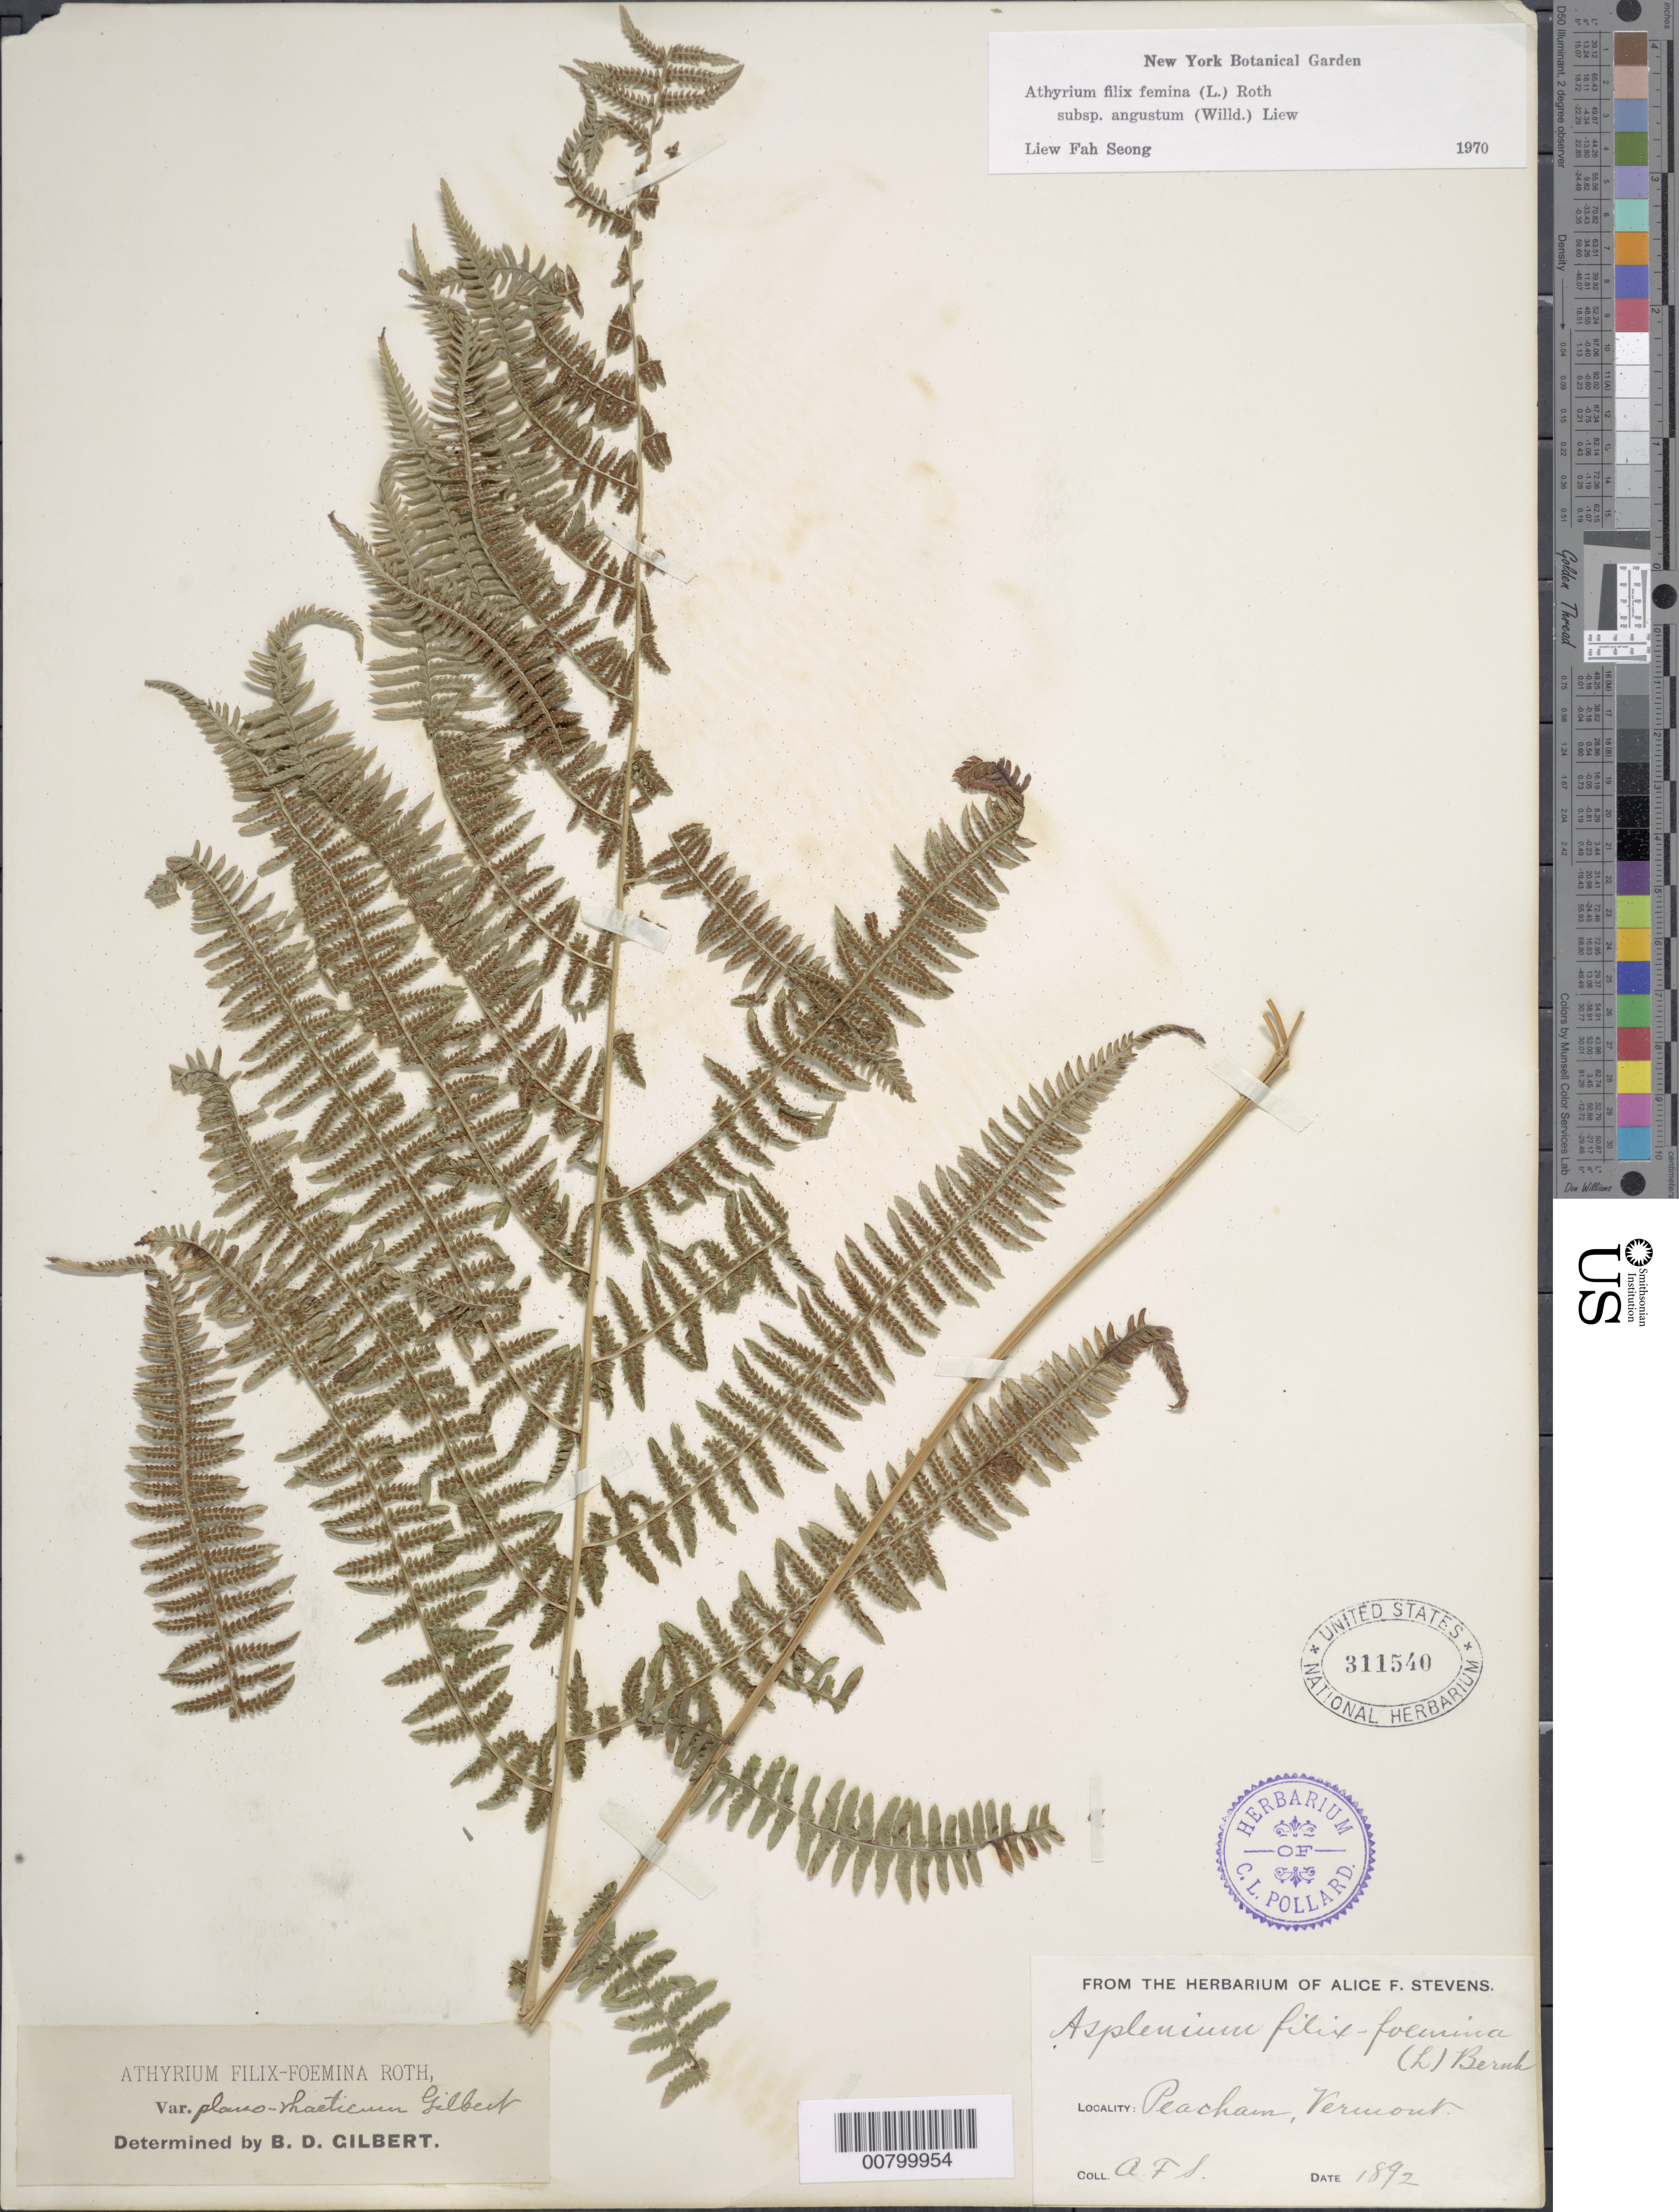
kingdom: Plantae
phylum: Tracheophyta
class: Polypodiopsida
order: Polypodiales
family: Athyriaceae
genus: Athyrium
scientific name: Athyrium filix-femina subsp. angustatum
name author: (Willd.) R.T. Clausen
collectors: A. Stevens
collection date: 1892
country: United States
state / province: Vermont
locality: Peacham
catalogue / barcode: US 311540